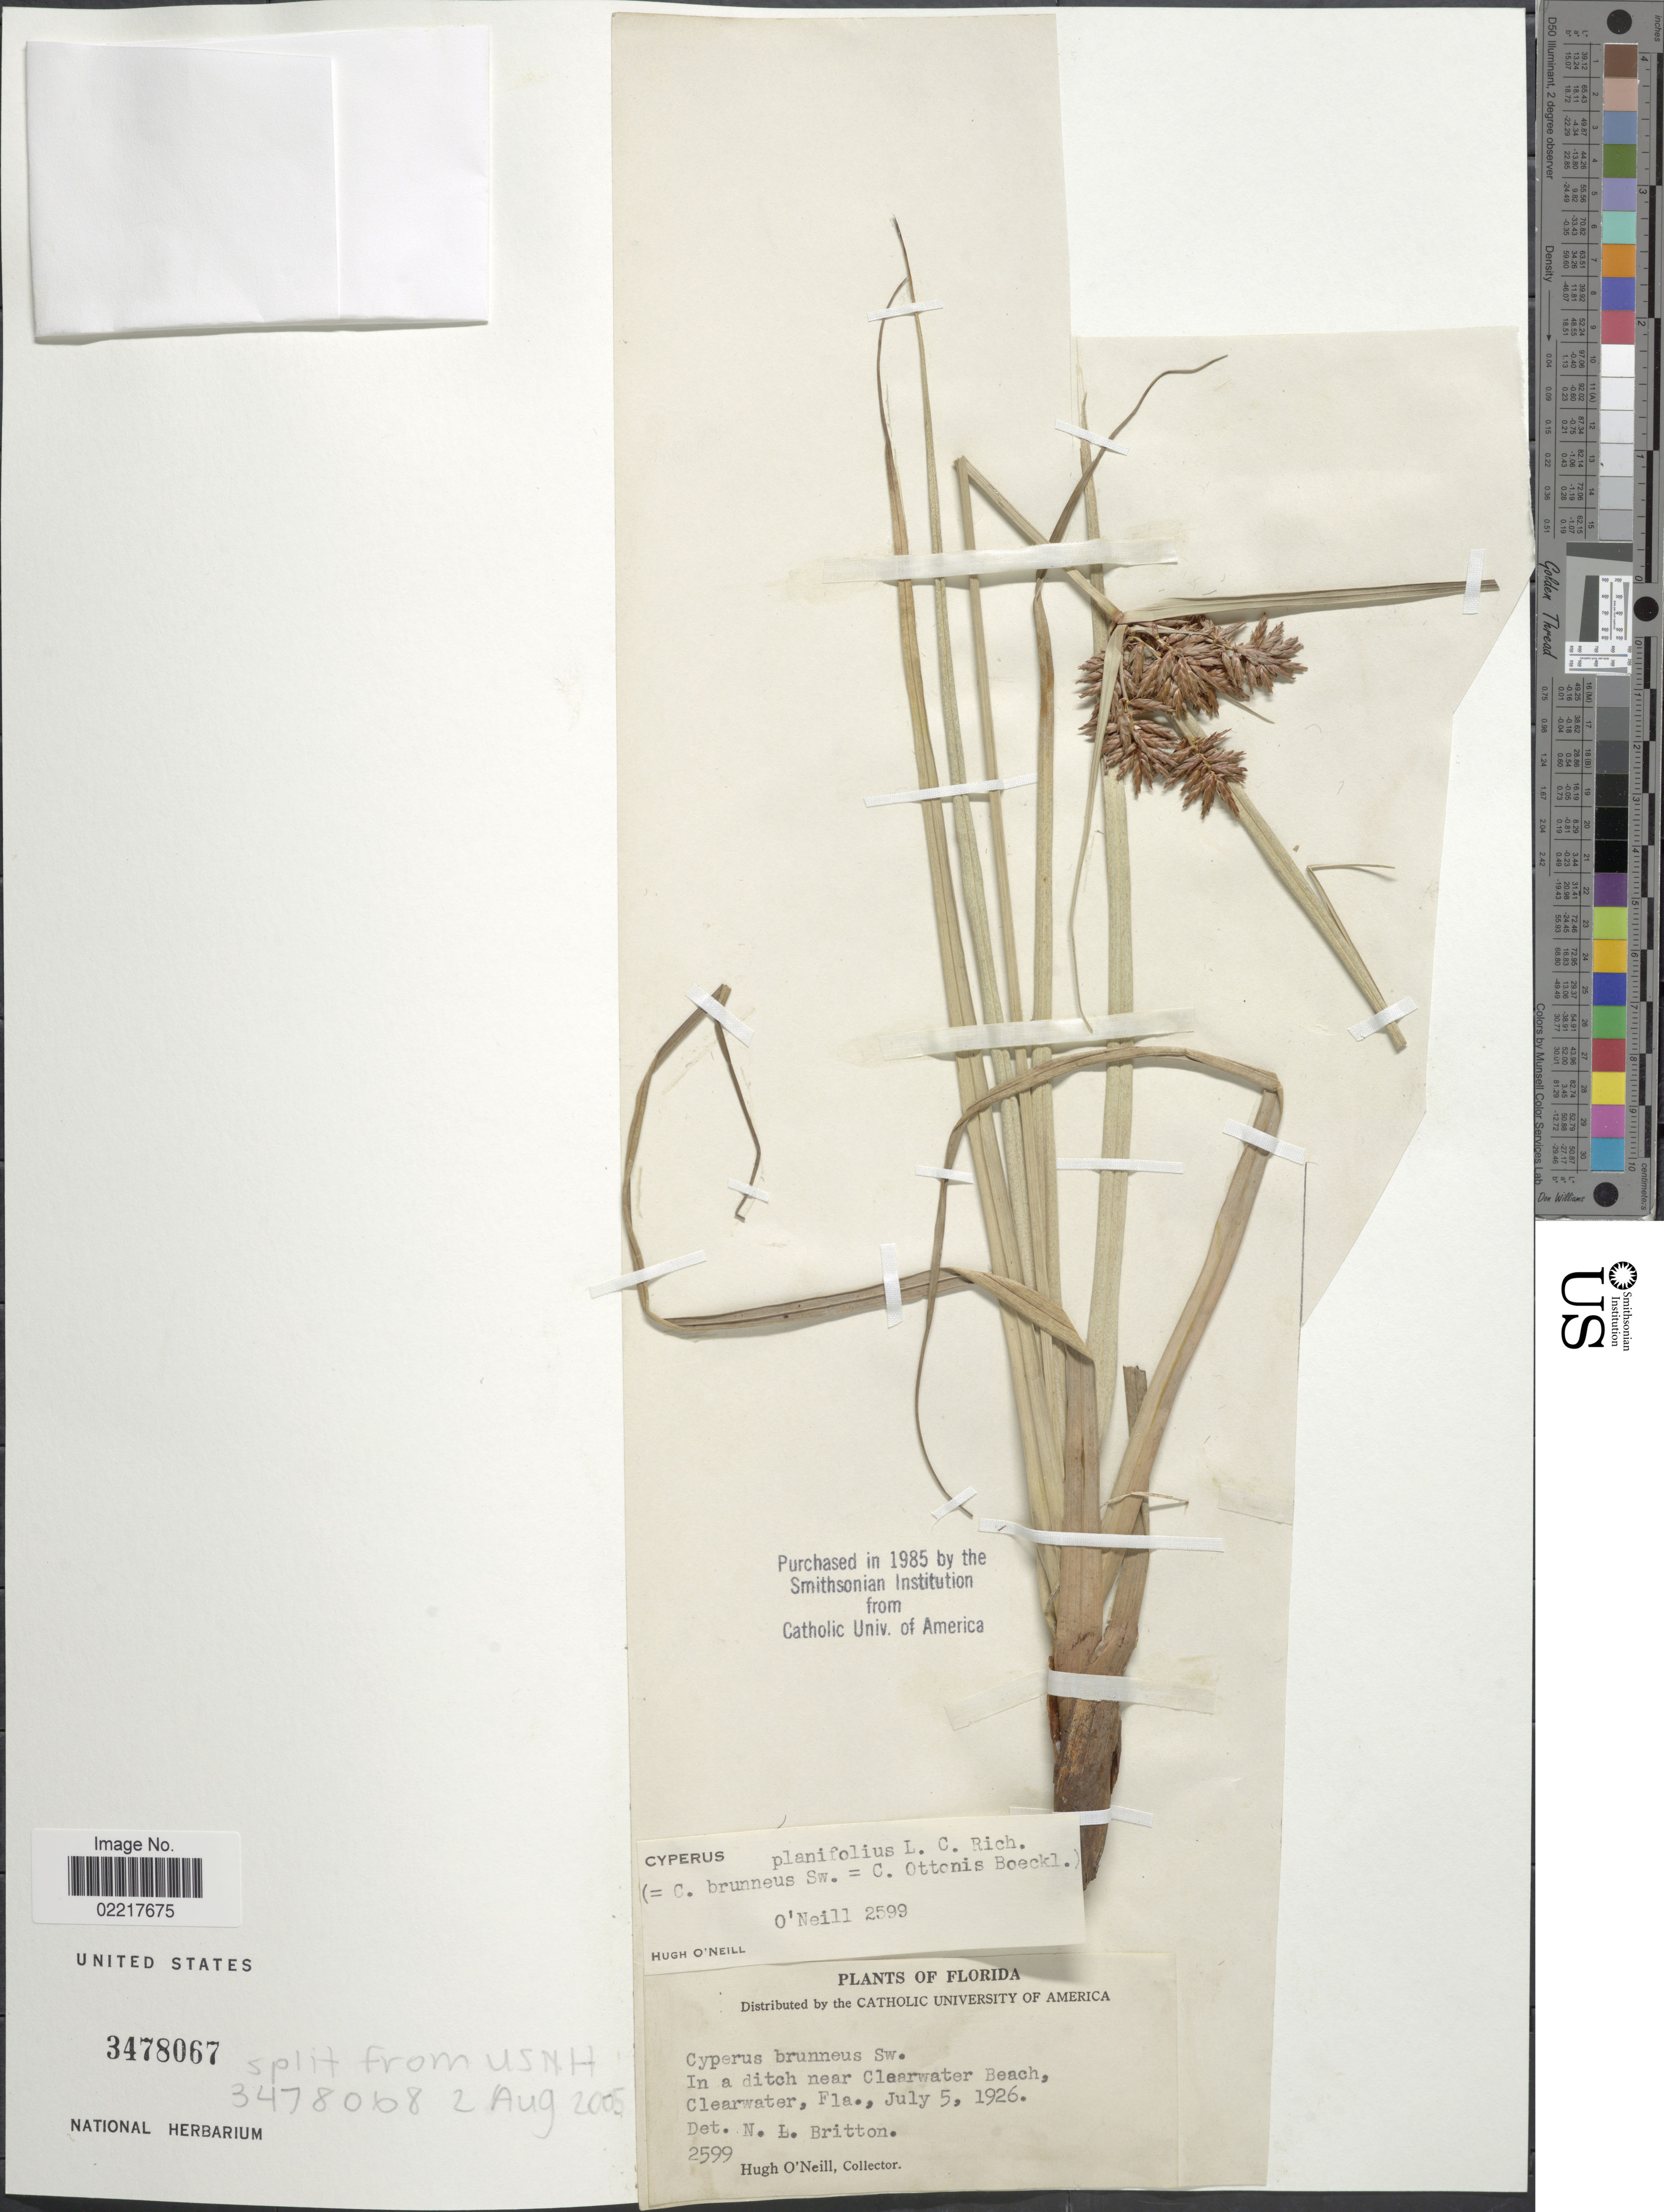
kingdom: Plantae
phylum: Tracheophyta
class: Liliopsida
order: Poales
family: Cyperaceae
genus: Cyperus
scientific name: Cyperus planifolius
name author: Rich.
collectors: H. O'Neill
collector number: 2599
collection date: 1926-07-05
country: United States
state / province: Florida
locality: In a ditch near Clearwater Beach, Clearwater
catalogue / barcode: US 3478067